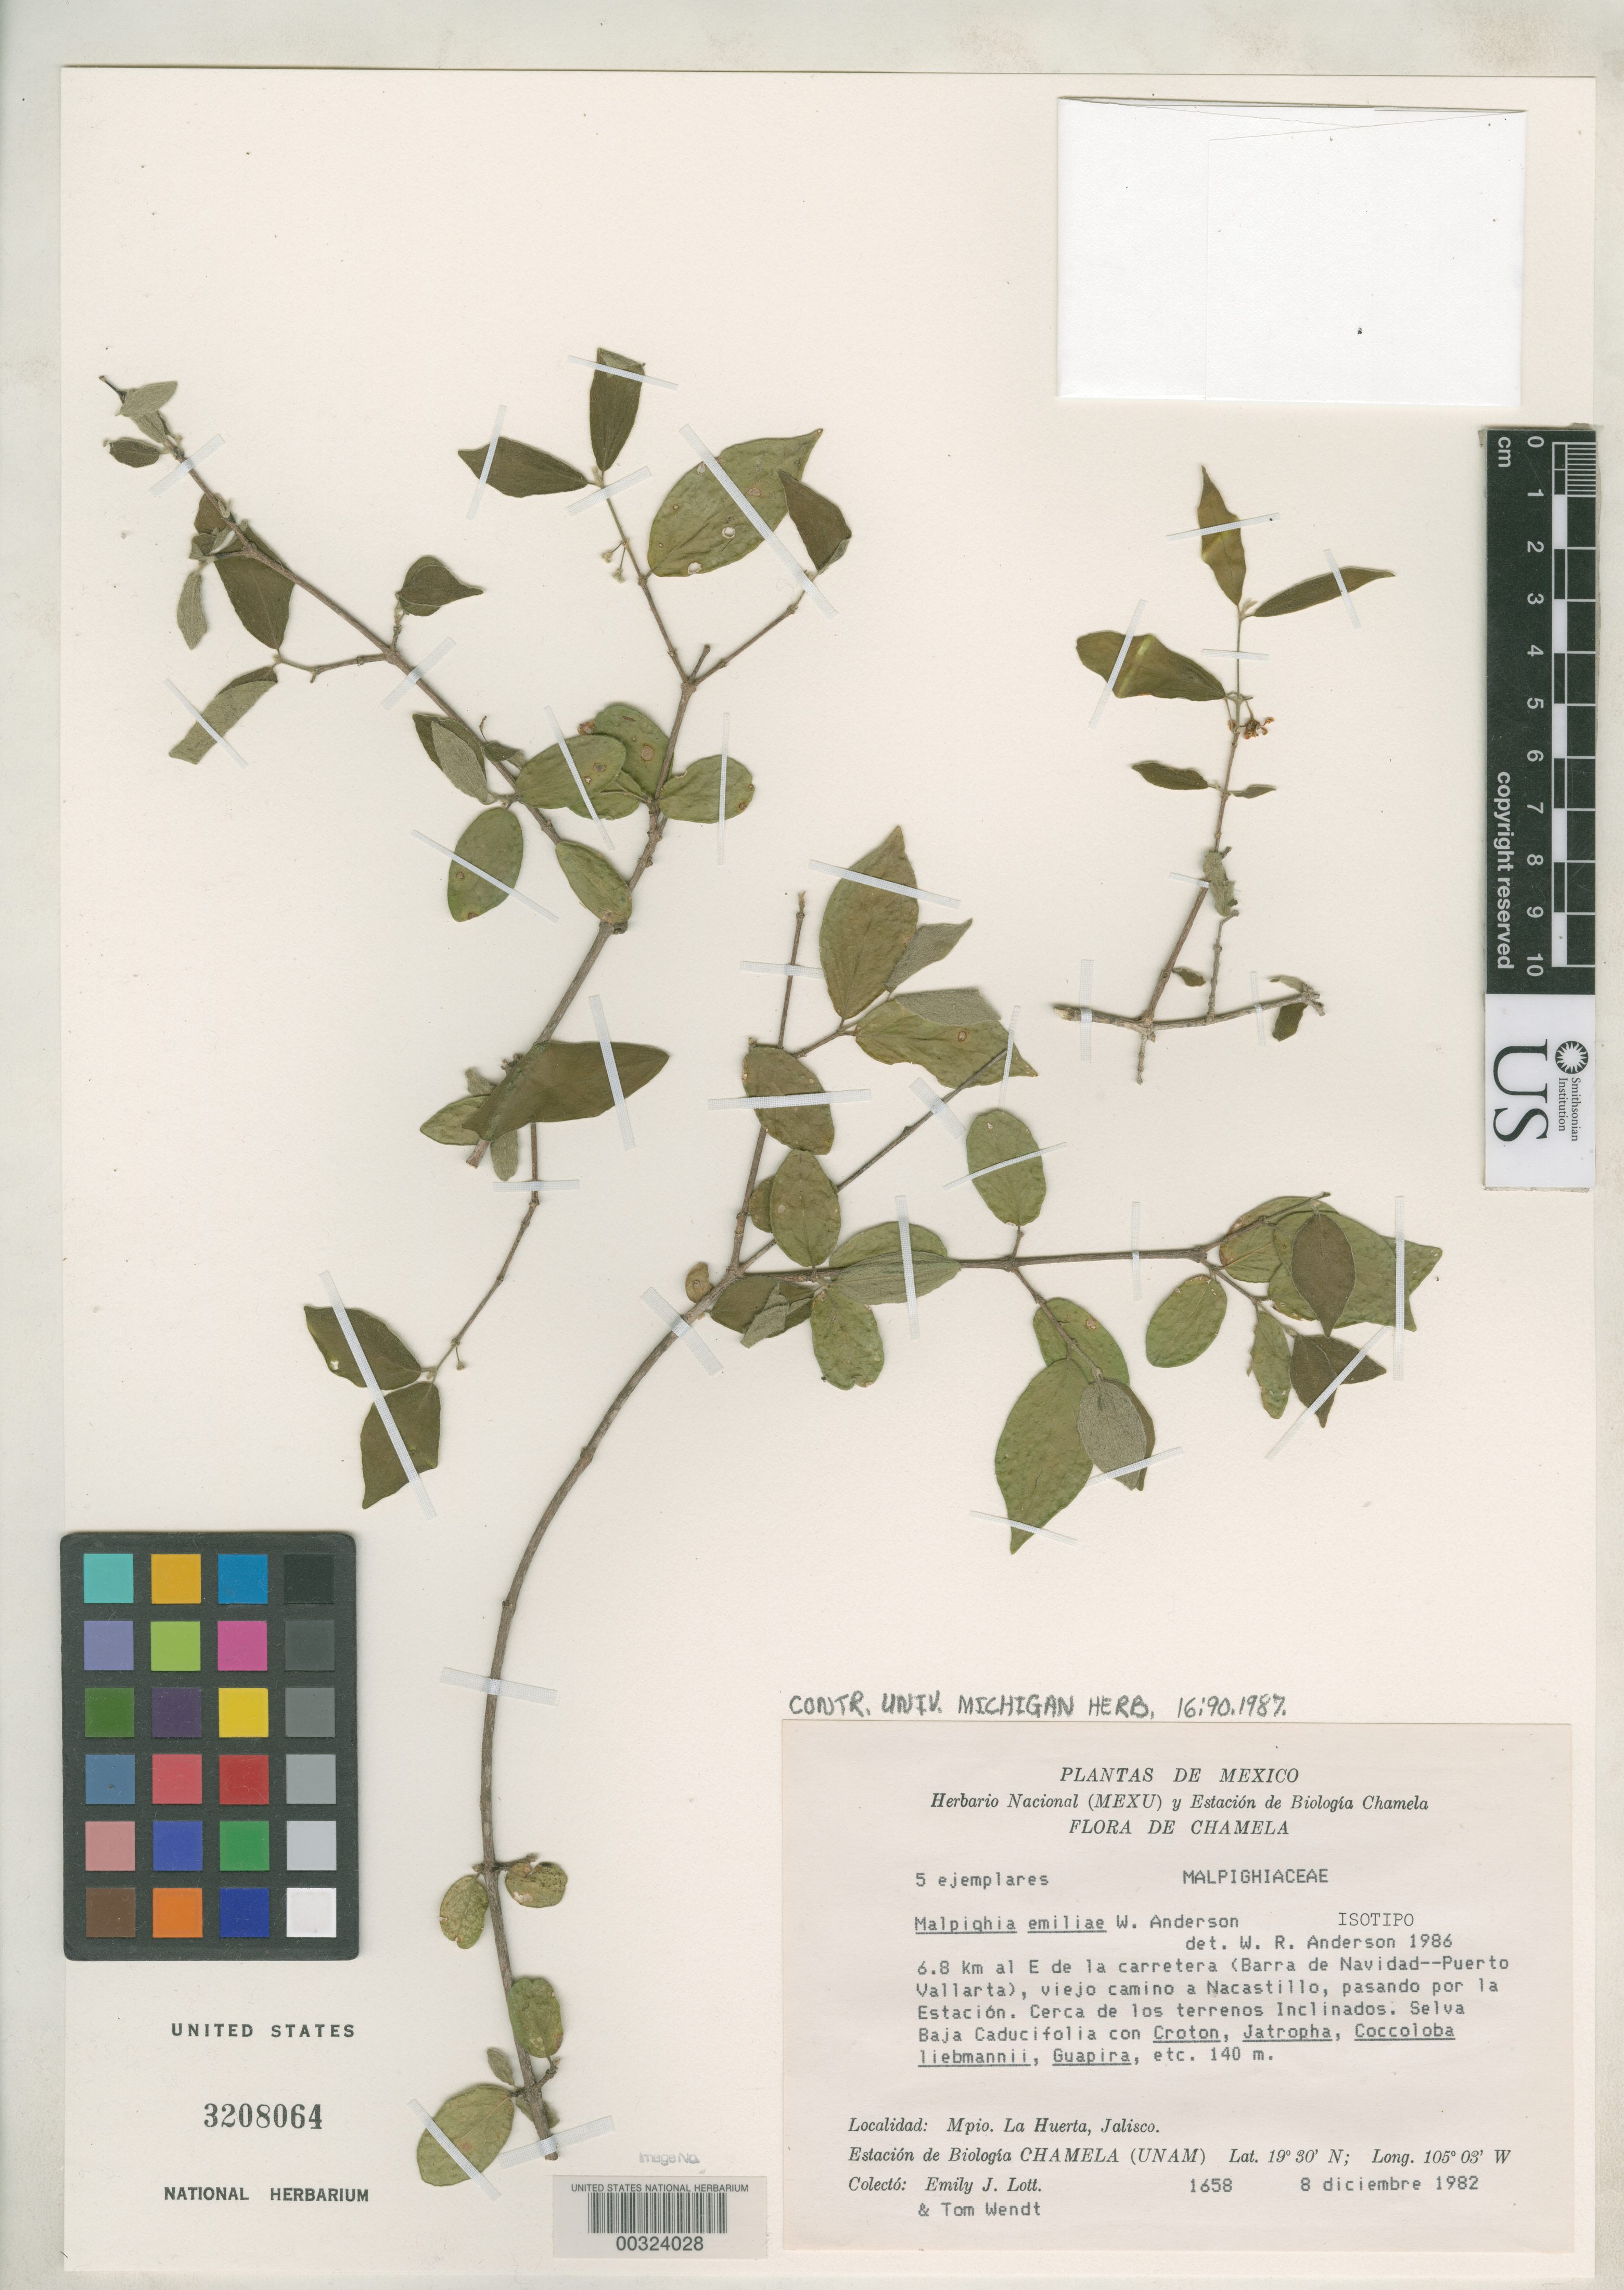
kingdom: Plantae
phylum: Tracheophyta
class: Magnoliopsida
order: Malpighiales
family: Malpighiaceae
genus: Malpighia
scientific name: Malpighia emiliae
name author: W.R. Anderson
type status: Isotype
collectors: E. Lott & T. L. Wendt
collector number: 1658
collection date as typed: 08 Dec 1982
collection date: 1982-12-08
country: Mexico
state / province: Jalisco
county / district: Huerta, La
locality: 6.8 km E of highway (Barra de Navidad - Puerto Vallarta), old road to Nacastillo, Estacion de Biologia Chamela.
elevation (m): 140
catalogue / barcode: US 3208064